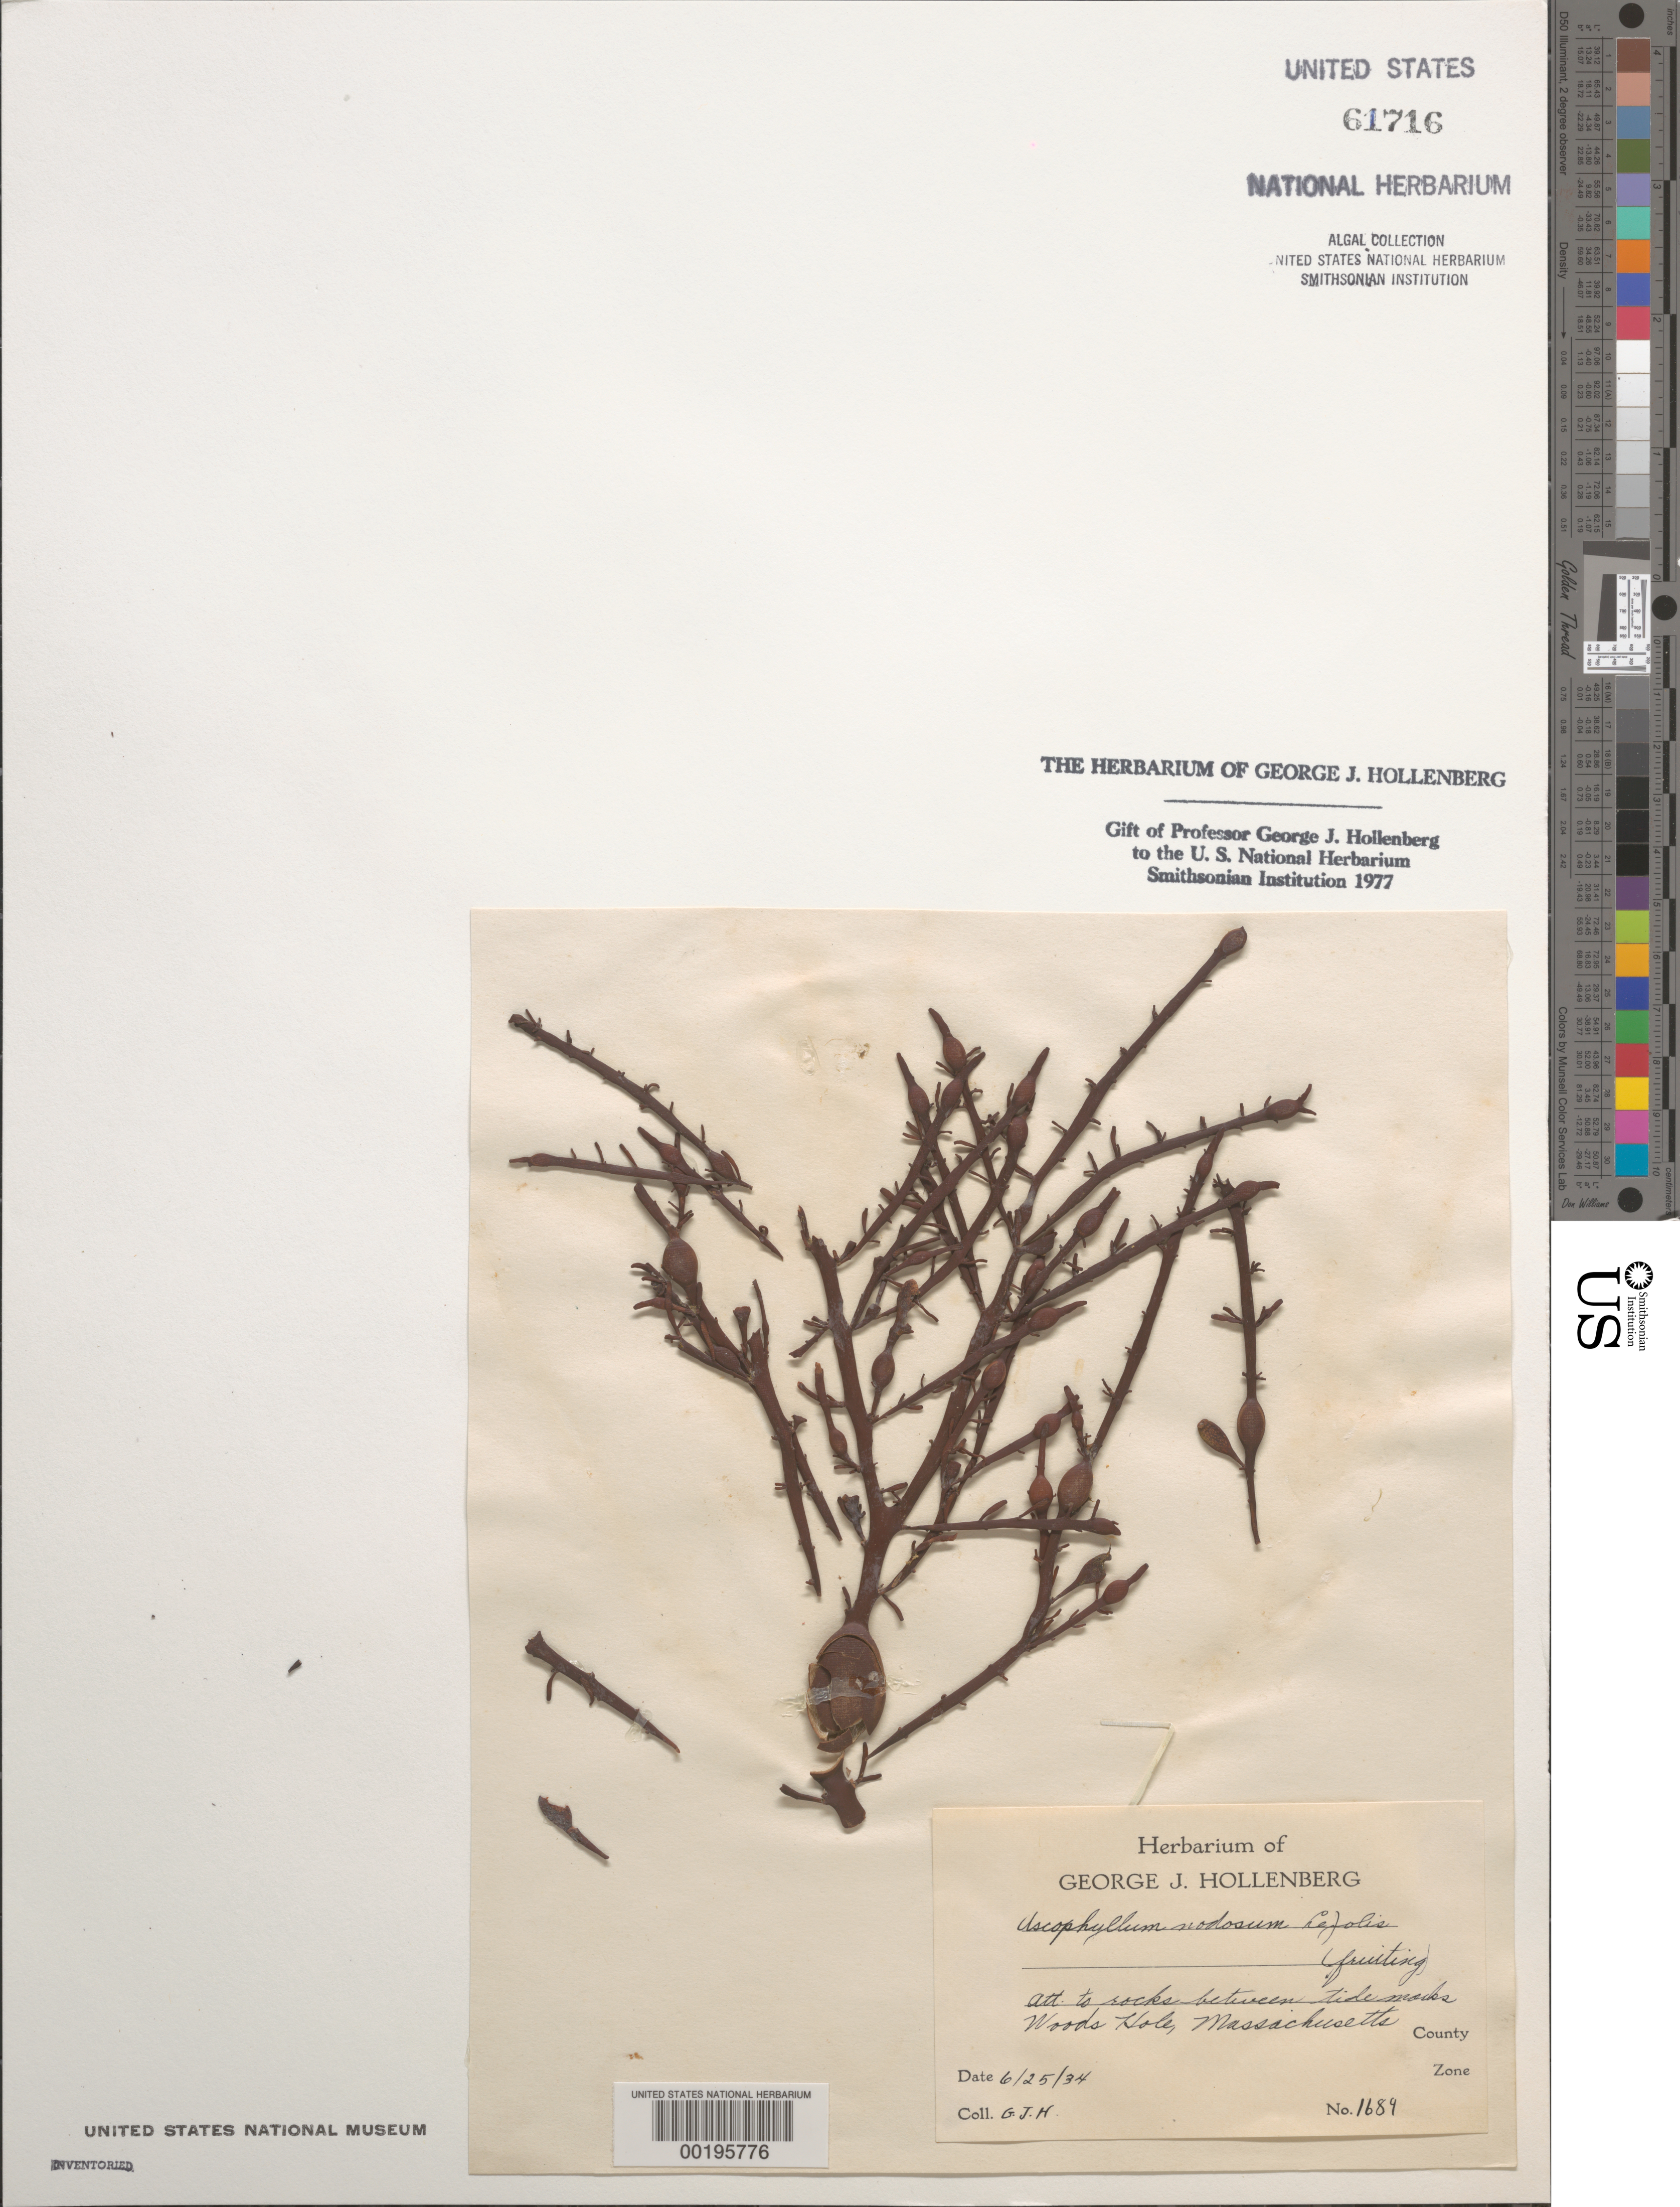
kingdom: Chromista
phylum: Ochrophyta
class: Phaeophyceae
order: Fucales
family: Fucaceae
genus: Ascophyllum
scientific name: Ascophyllum nodosum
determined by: Hollenberg, George J.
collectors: G. Hollenberg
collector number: GJH 1689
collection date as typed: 25 Jun 1934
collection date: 1934-06-25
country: United States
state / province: Massachusetts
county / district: Barnstable County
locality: Woods Hole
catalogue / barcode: US 61716